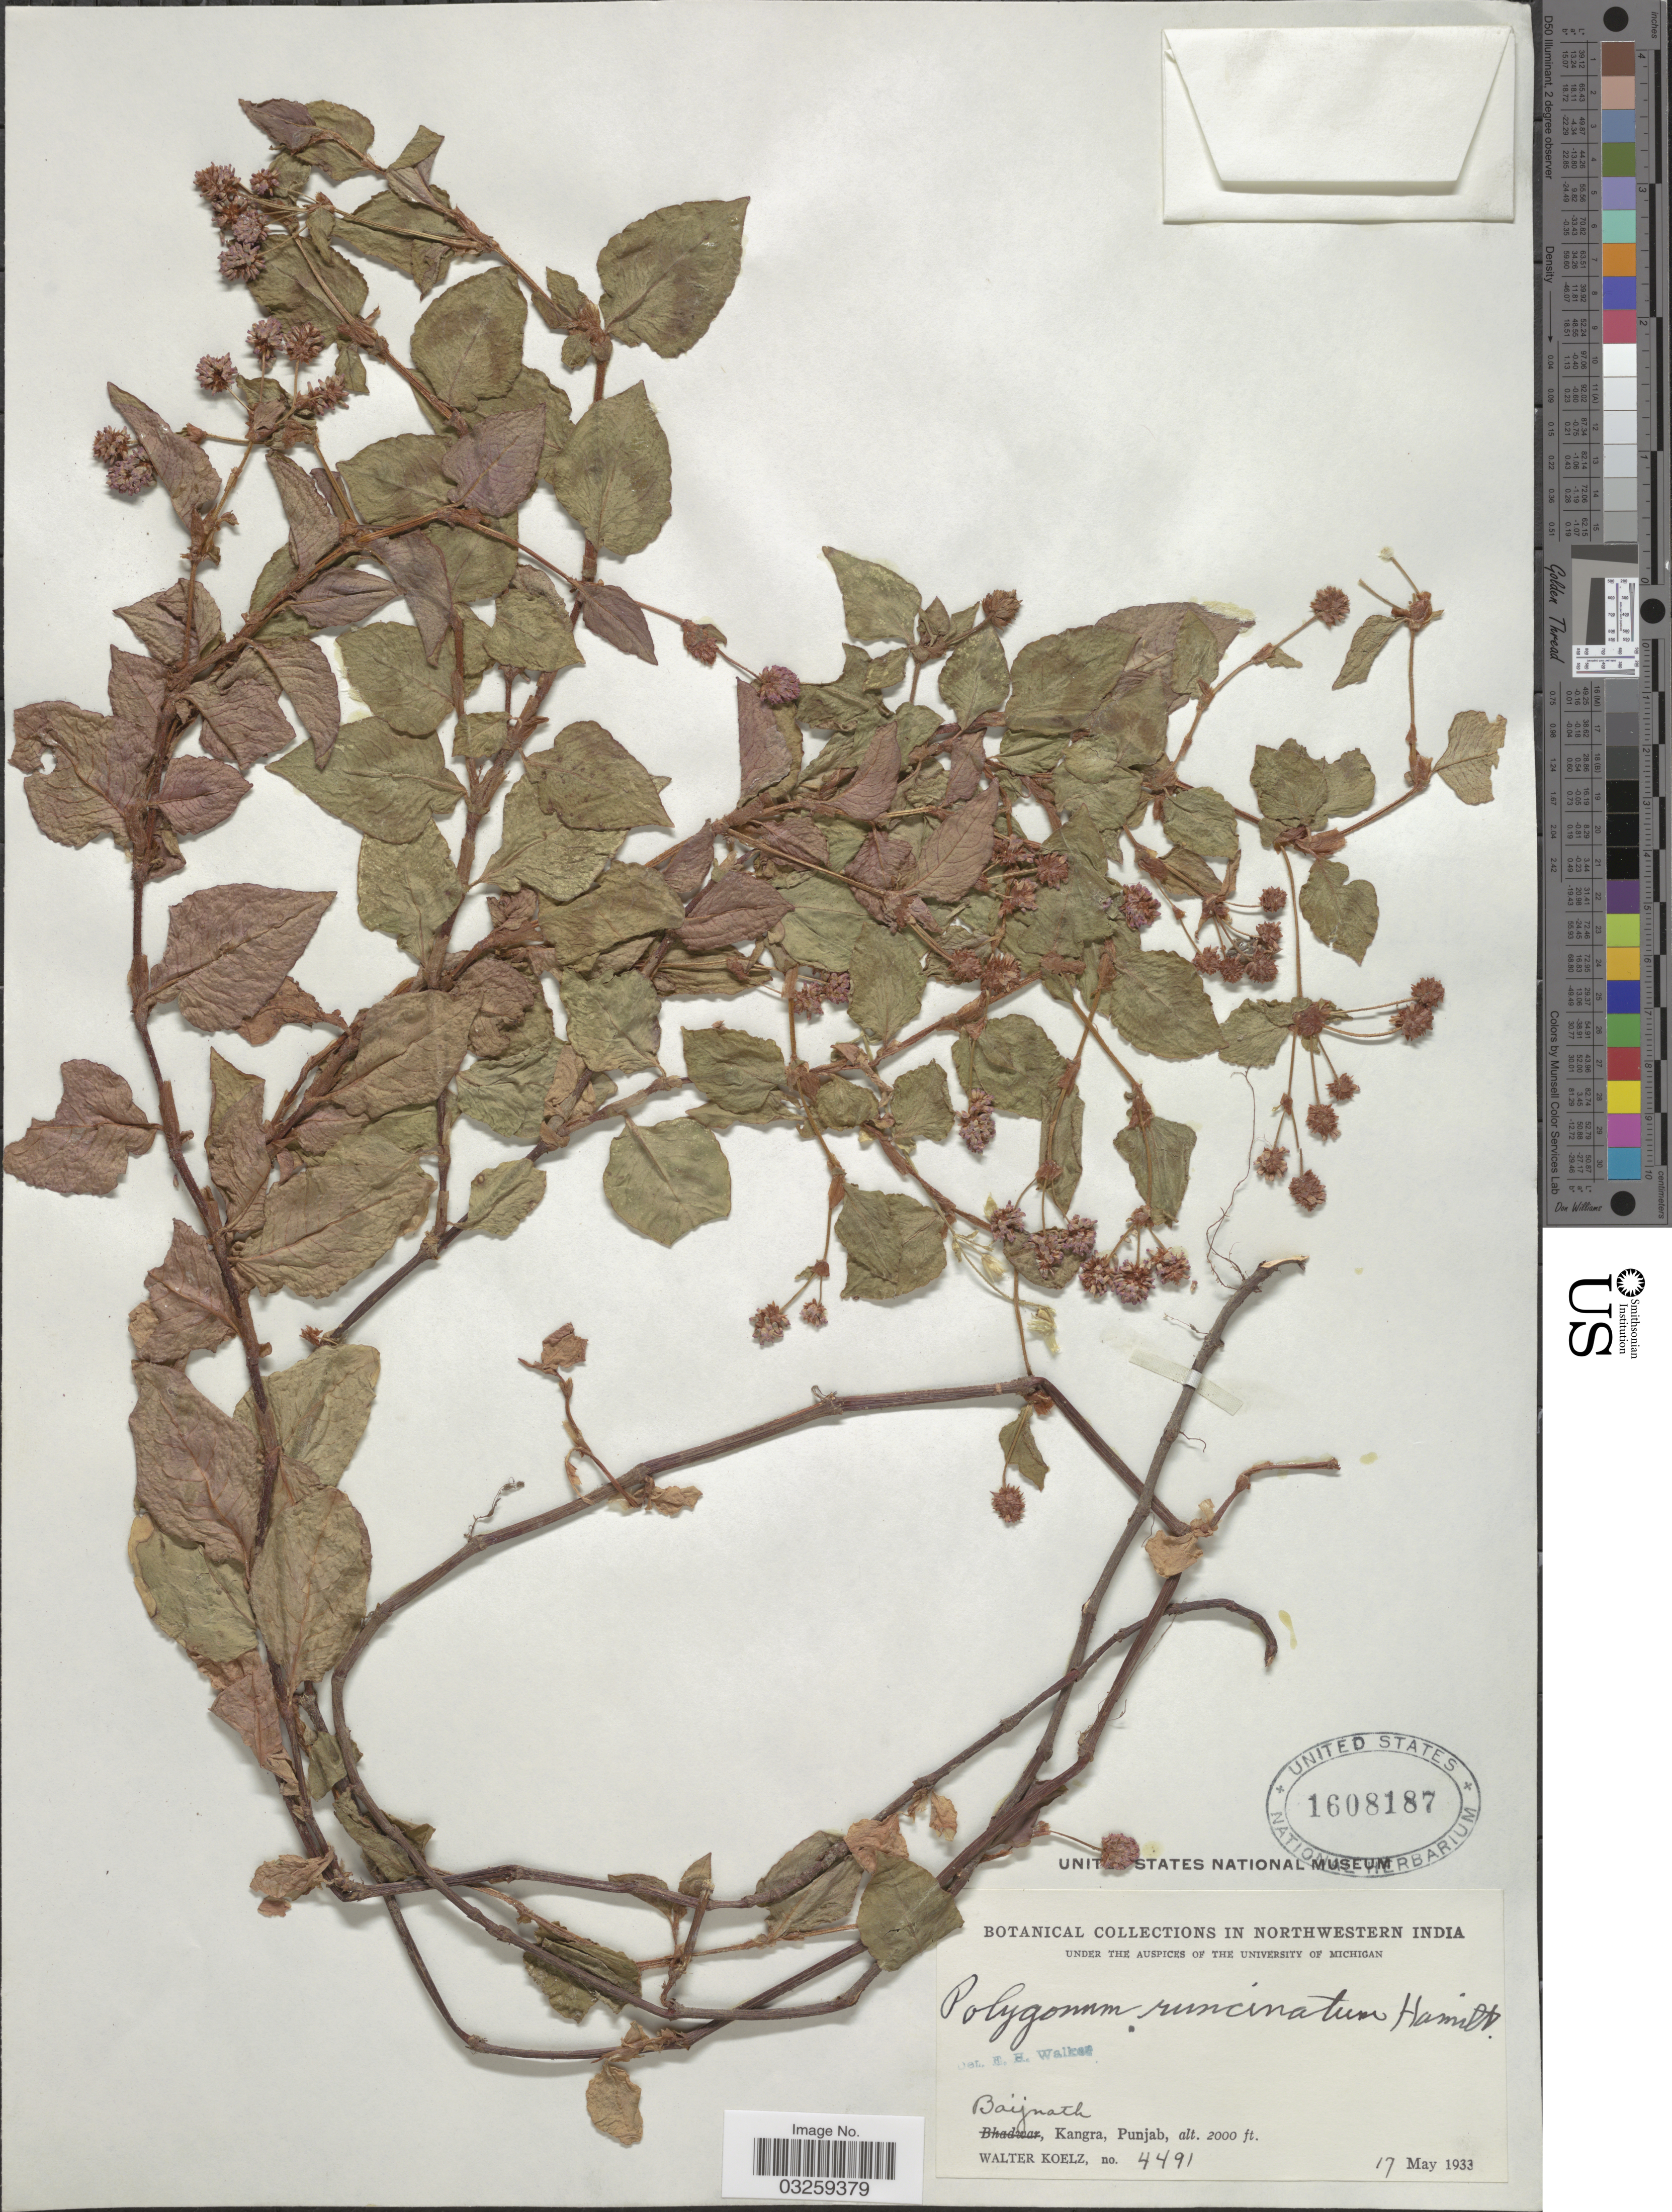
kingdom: Plantae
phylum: Tracheophyta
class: Magnoliopsida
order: Caryophyllales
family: Polygonaceae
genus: Polygonum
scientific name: Polygonum runcinatum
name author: Buch.-Ham. ex D. Don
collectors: W. N. Koelz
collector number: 4491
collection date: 1933-05-17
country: India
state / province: Punjab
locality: Northwestern India. Baijnath, Kangra.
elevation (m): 610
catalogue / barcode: US 1608187